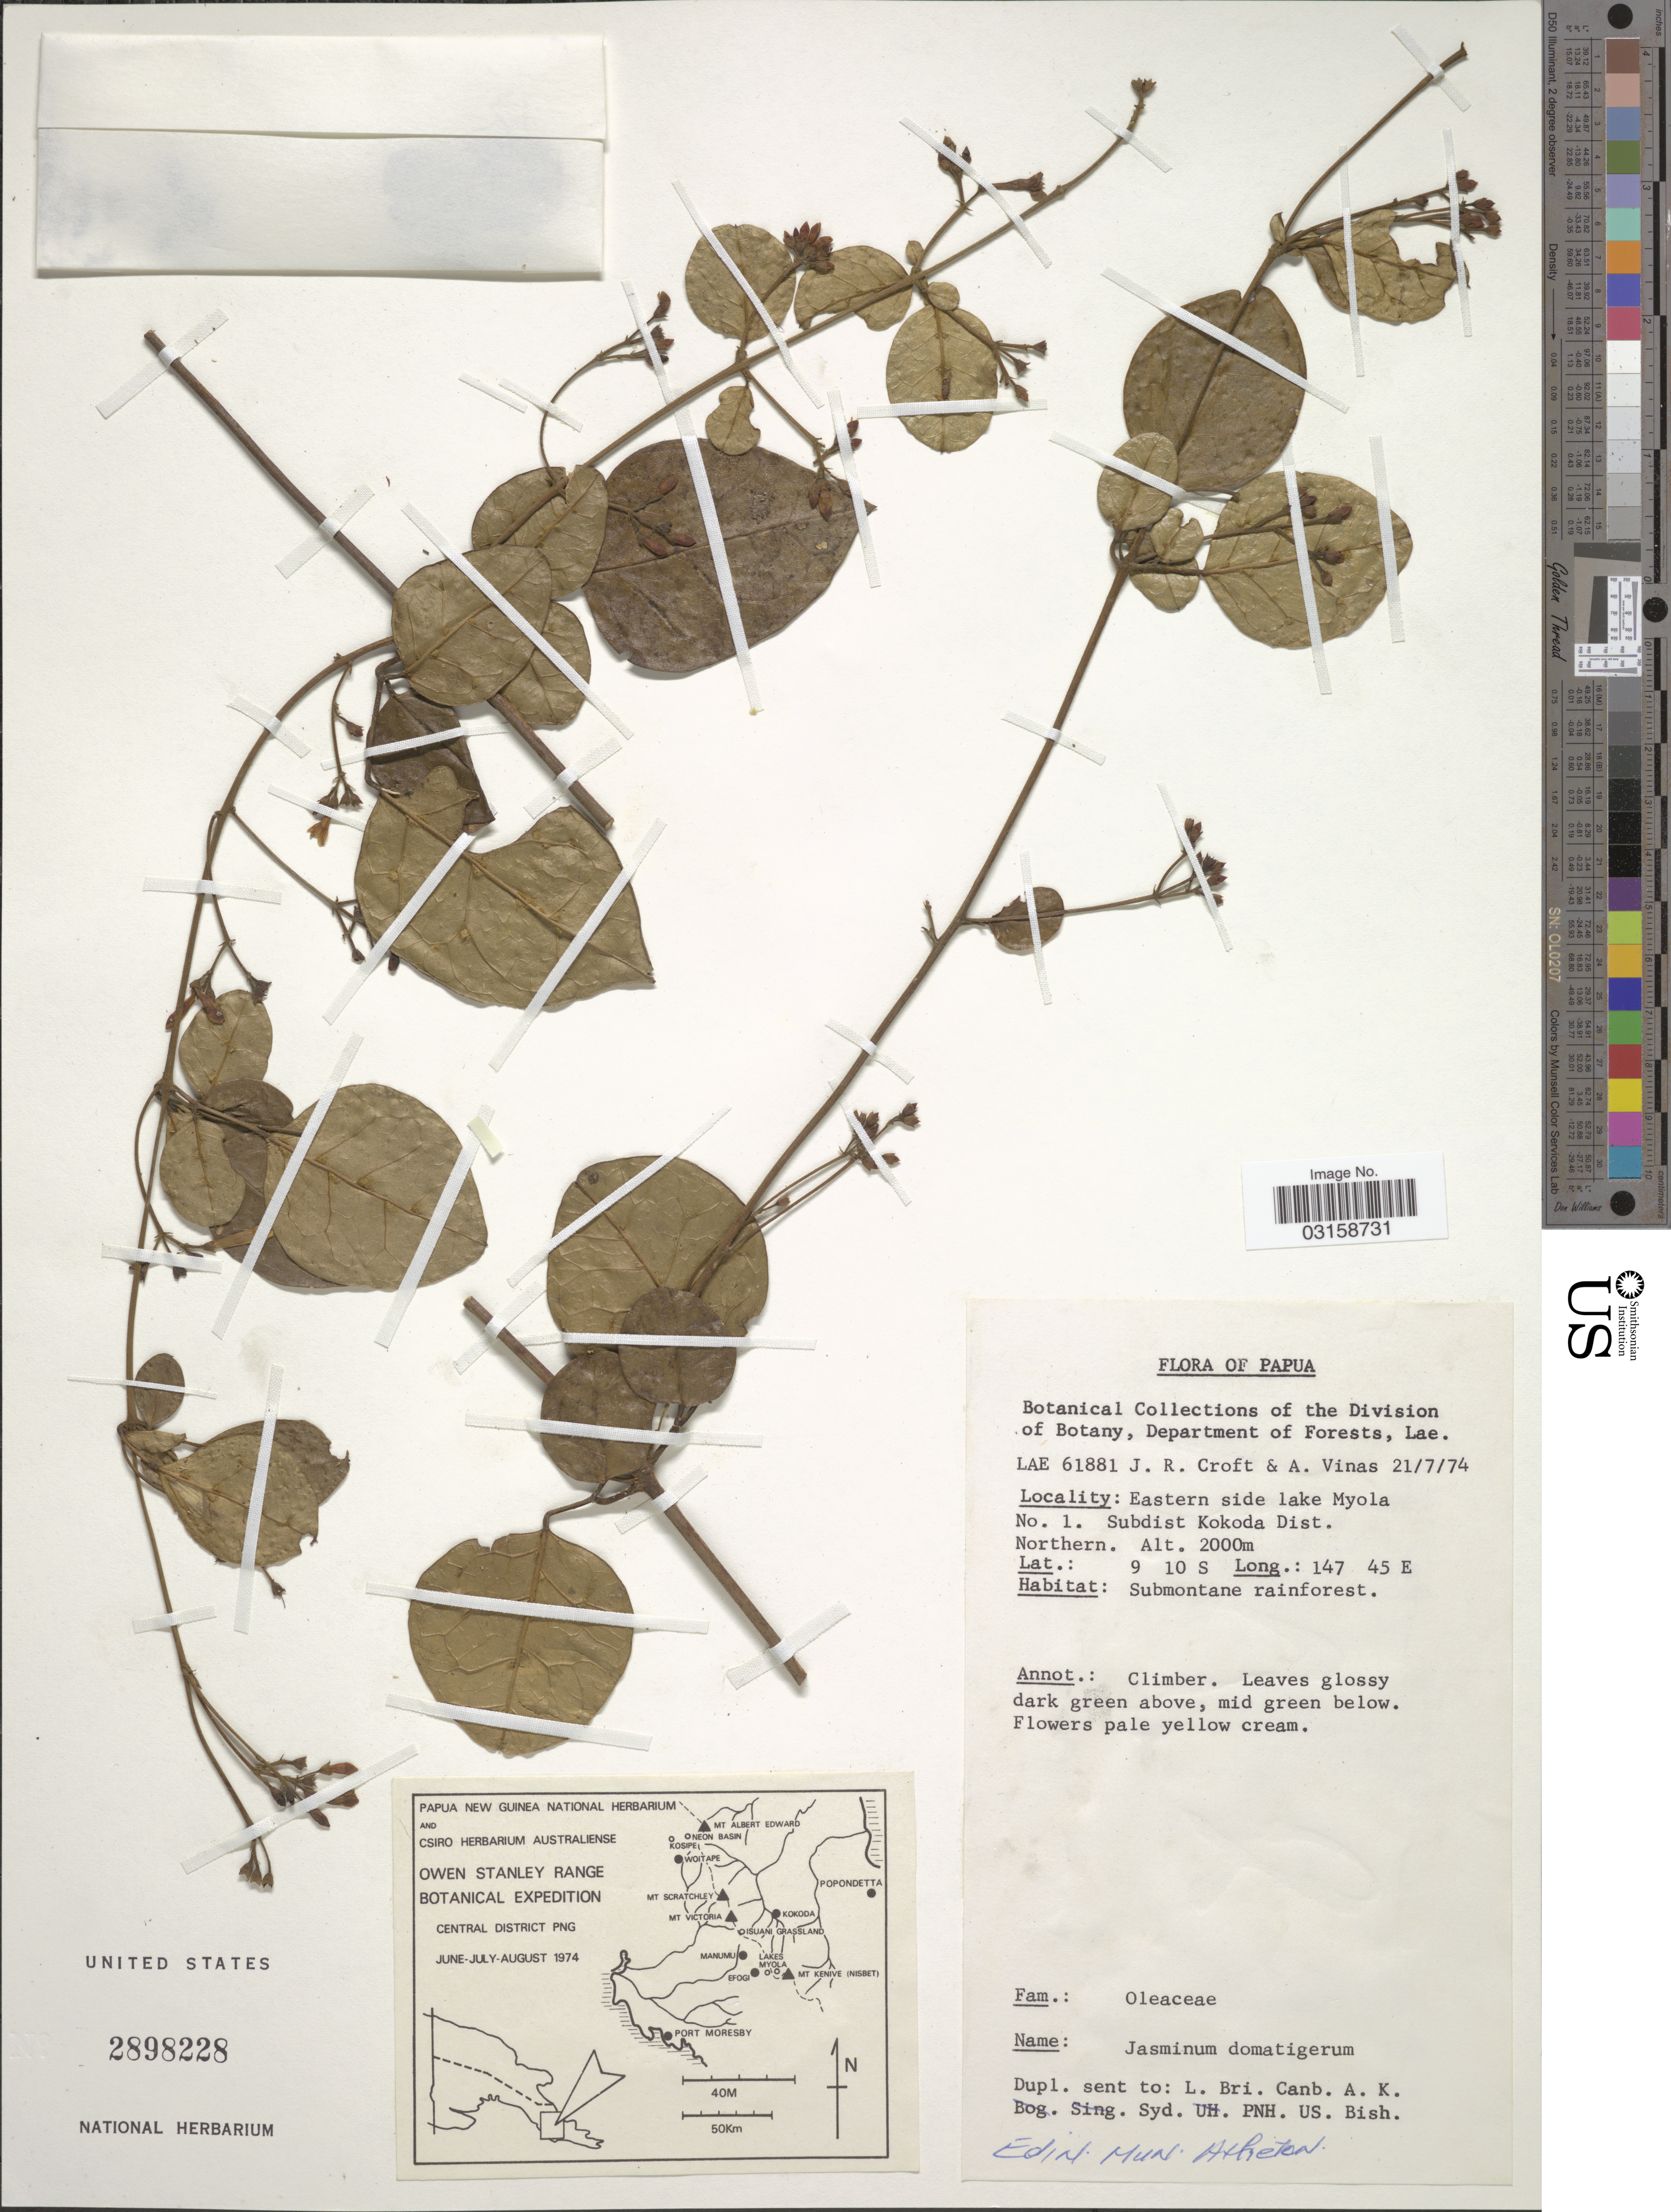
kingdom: Plantae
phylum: Tracheophyta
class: Magnoliopsida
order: Lamiales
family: Oleaceae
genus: Jasminum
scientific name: Jasminum domatiigerum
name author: Lingelsh.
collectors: J. R. Croft & A. Vinas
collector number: LAE 61881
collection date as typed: Transcribed d/m/y: 21/7/74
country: Papua New Guinea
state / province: Northern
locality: Papua. Eastern side lake Myola No. 1. Subdist. Kokoda.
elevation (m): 2000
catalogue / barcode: US 2898228